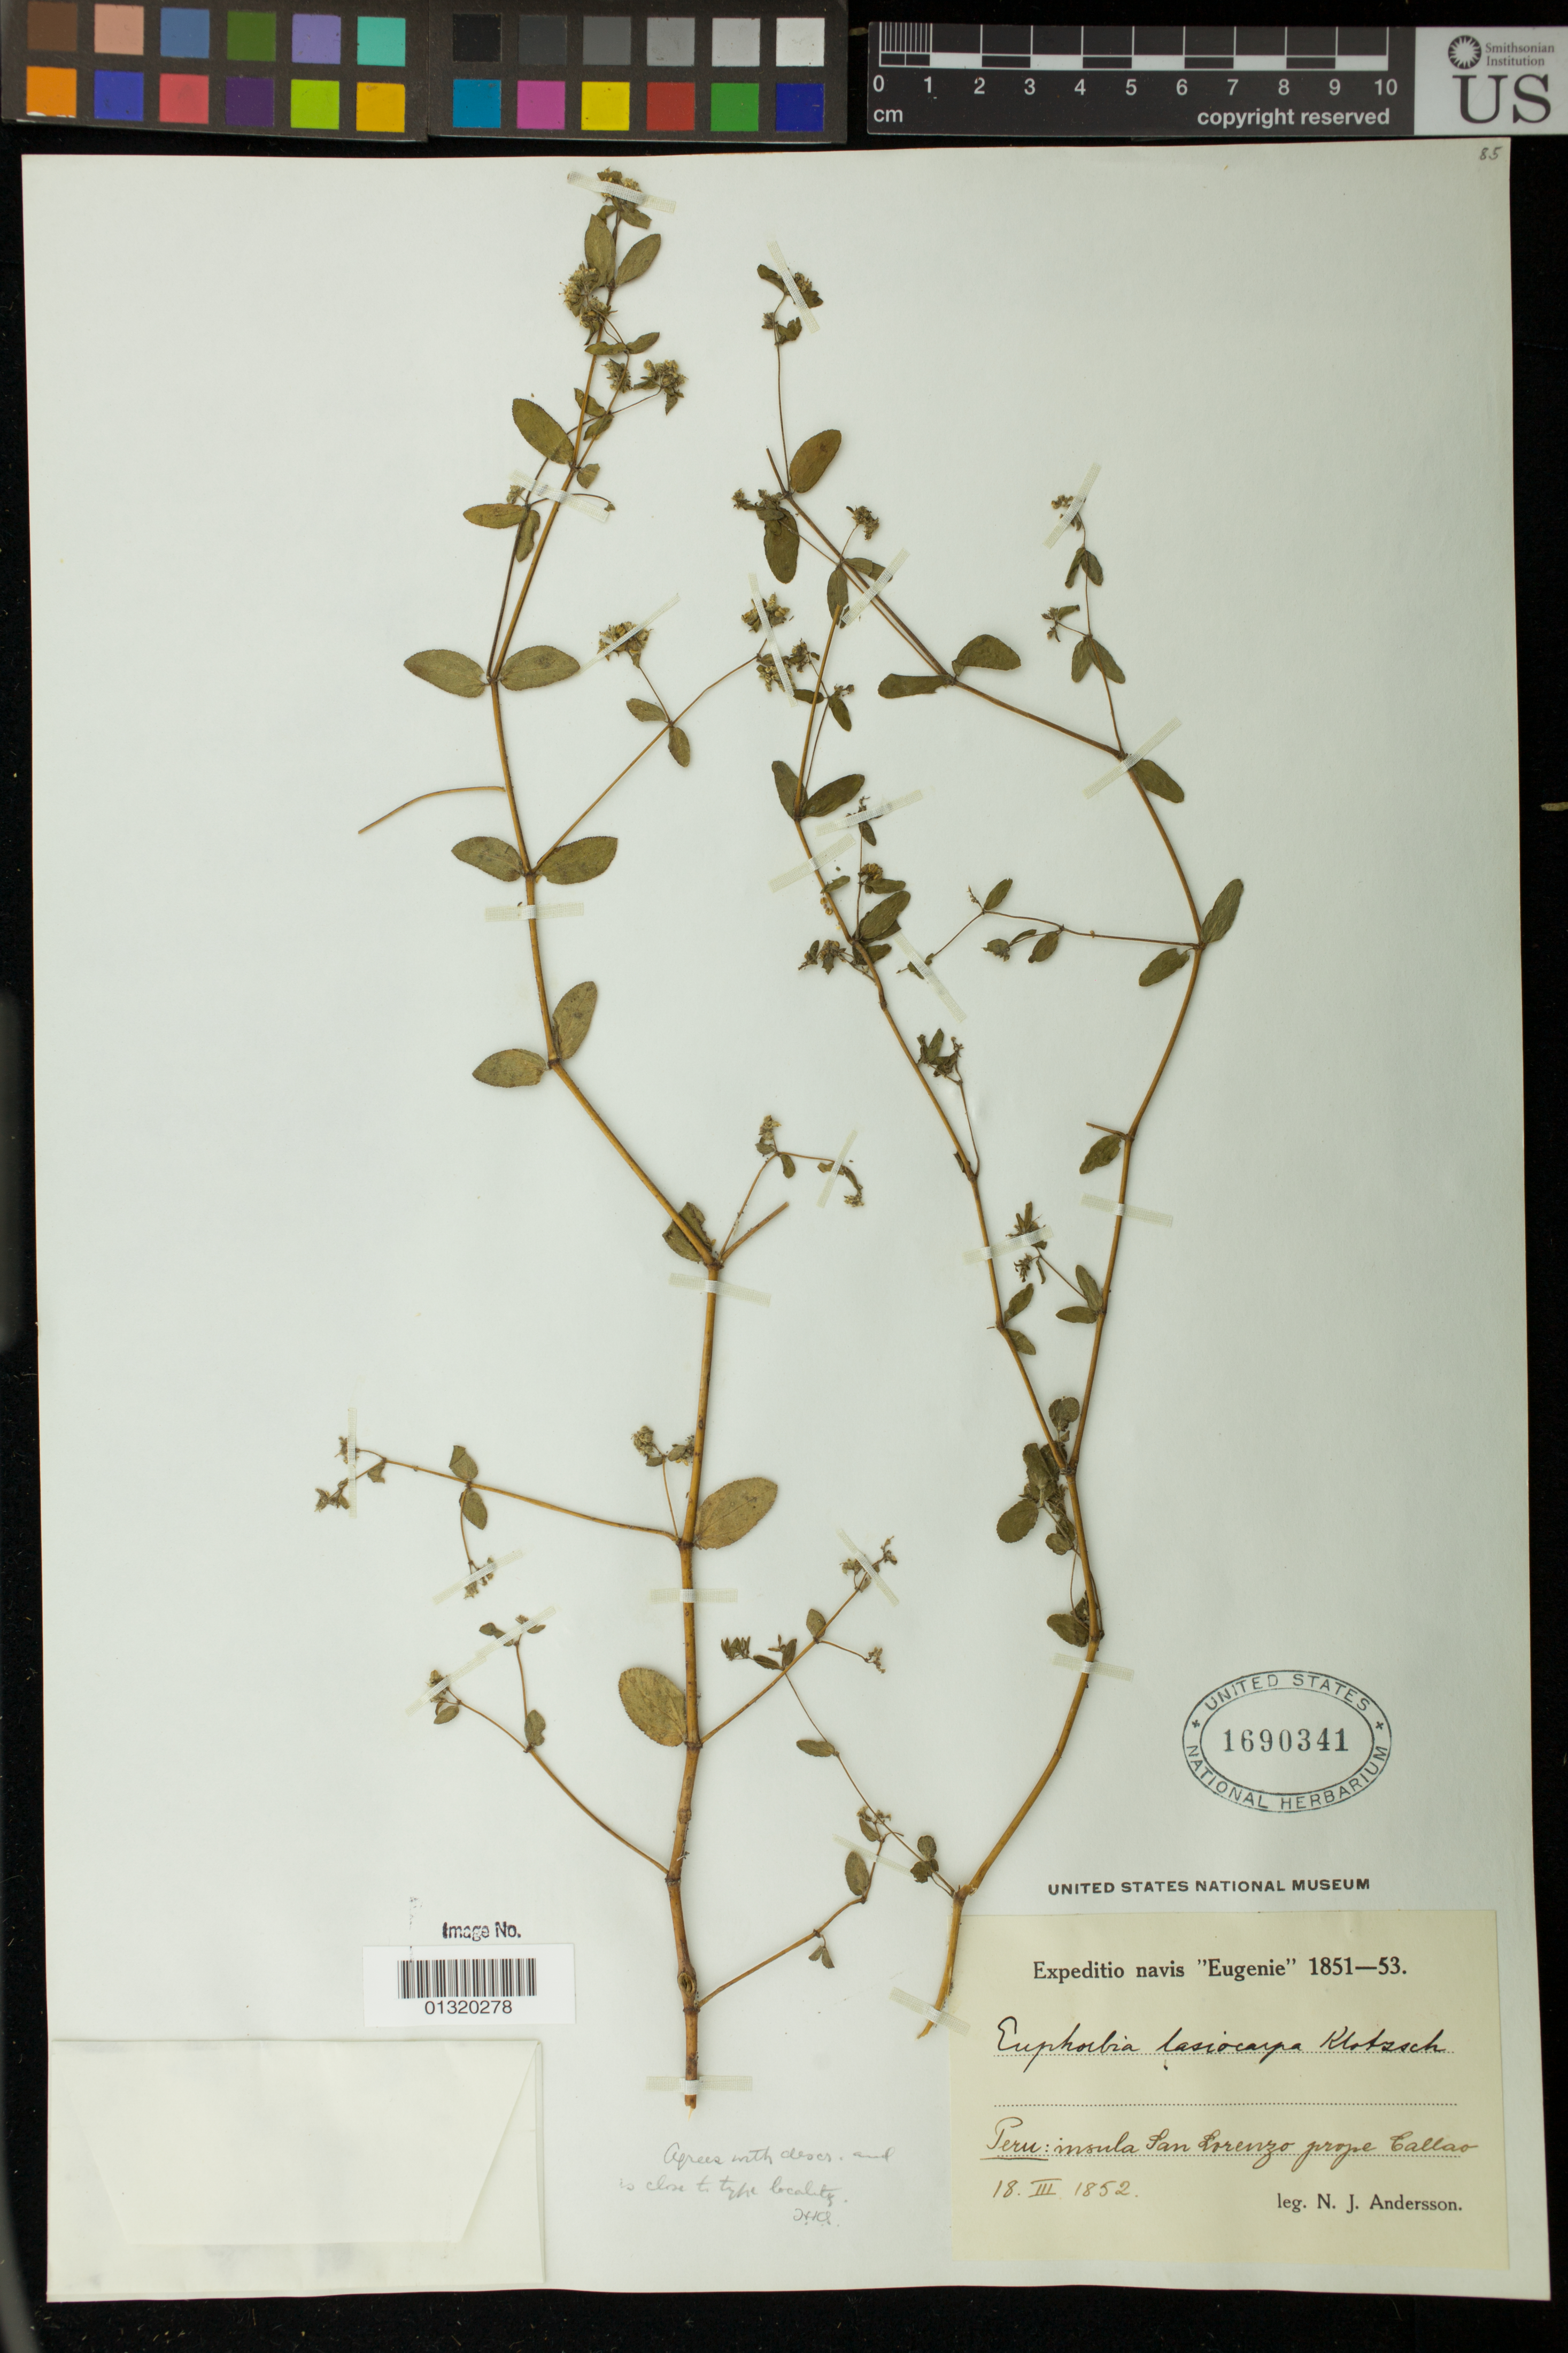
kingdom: Plantae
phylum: Tracheophyta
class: Magnoliopsida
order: Malpighiales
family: Euphorbiaceae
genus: Euphorbia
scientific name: Euphorbia lasiocarpa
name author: Klotzsch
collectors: N. J. Andersson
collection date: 1852-03-18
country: Peru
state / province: Callao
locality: insula San Lorenzo prope Callao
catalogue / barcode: US 1690341